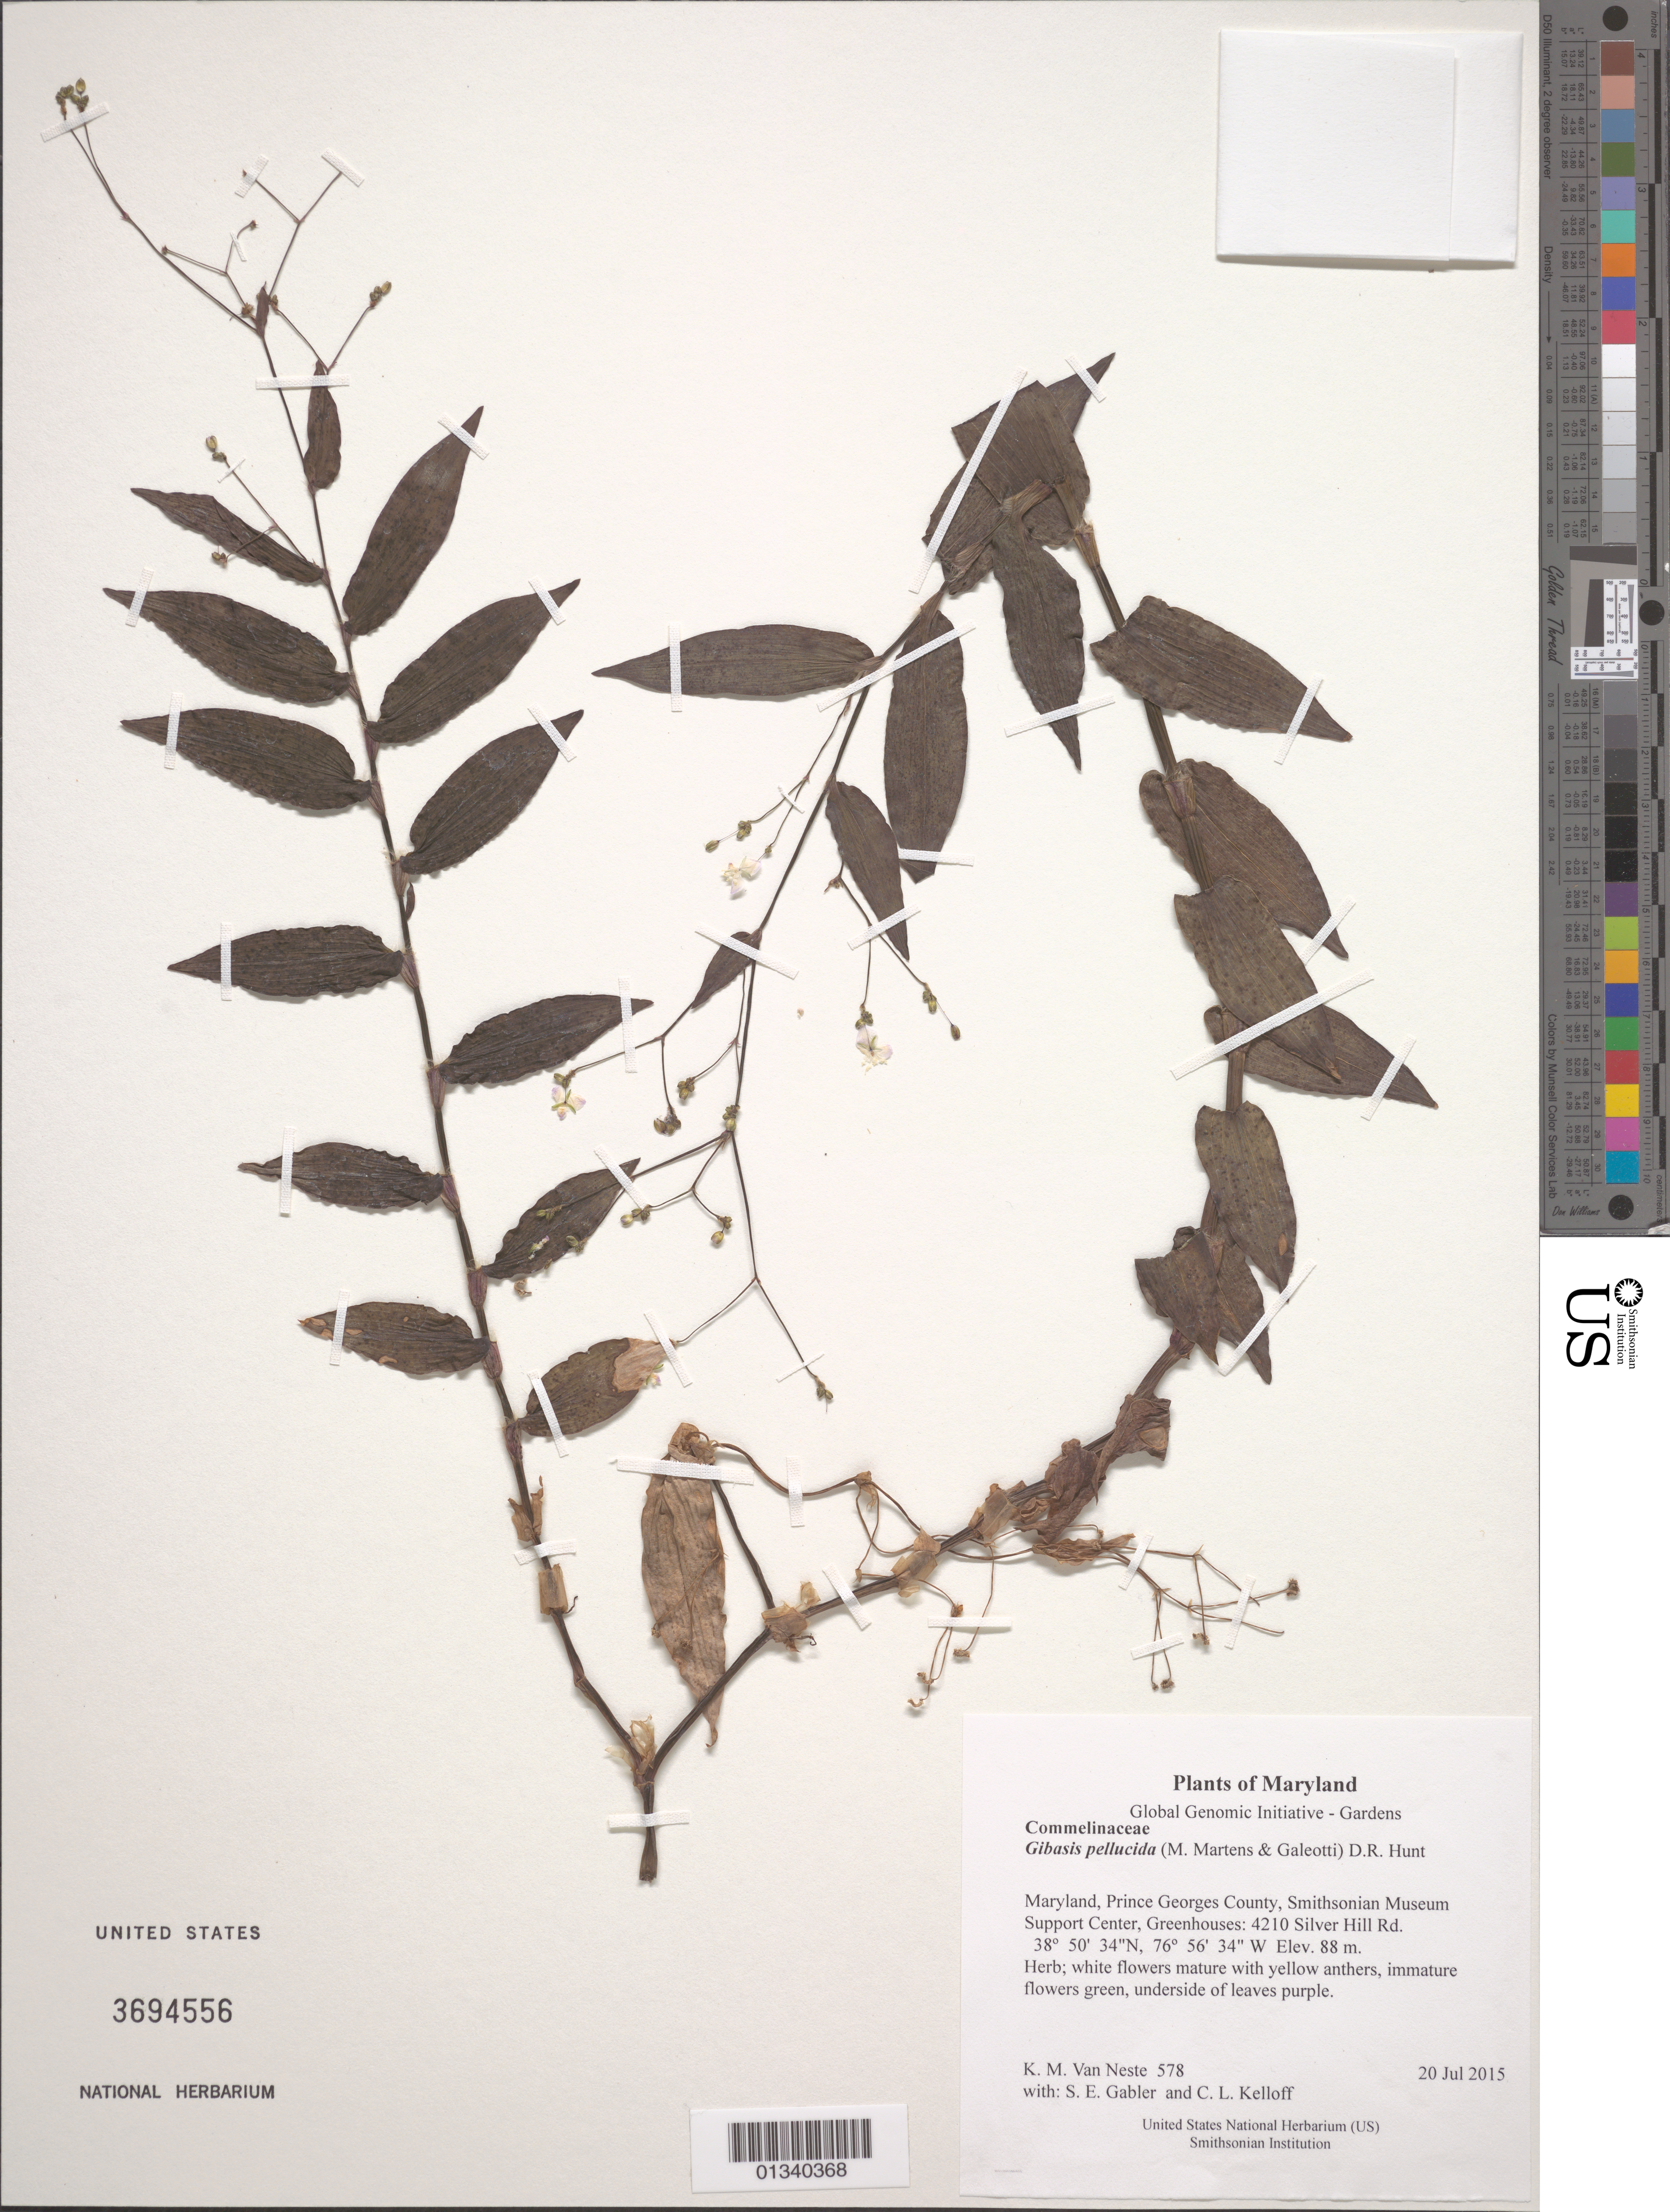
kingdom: Plantae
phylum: Tracheophyta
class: Liliopsida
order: Commelinales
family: Commelinaceae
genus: Gibasis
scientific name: Gibasis pellucida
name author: (M. Martens & Galeotti) D.R. Hunt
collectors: K. M. Van Neste, S. E. Gabler & C. L. Kelloff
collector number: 578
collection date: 2015-07-20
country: United States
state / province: Maryland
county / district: Prince George's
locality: Smithsonian Museum Support Center, Greenhouses: 4210 Silver Hill Rd, Suitland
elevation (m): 88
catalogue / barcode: US 3694556